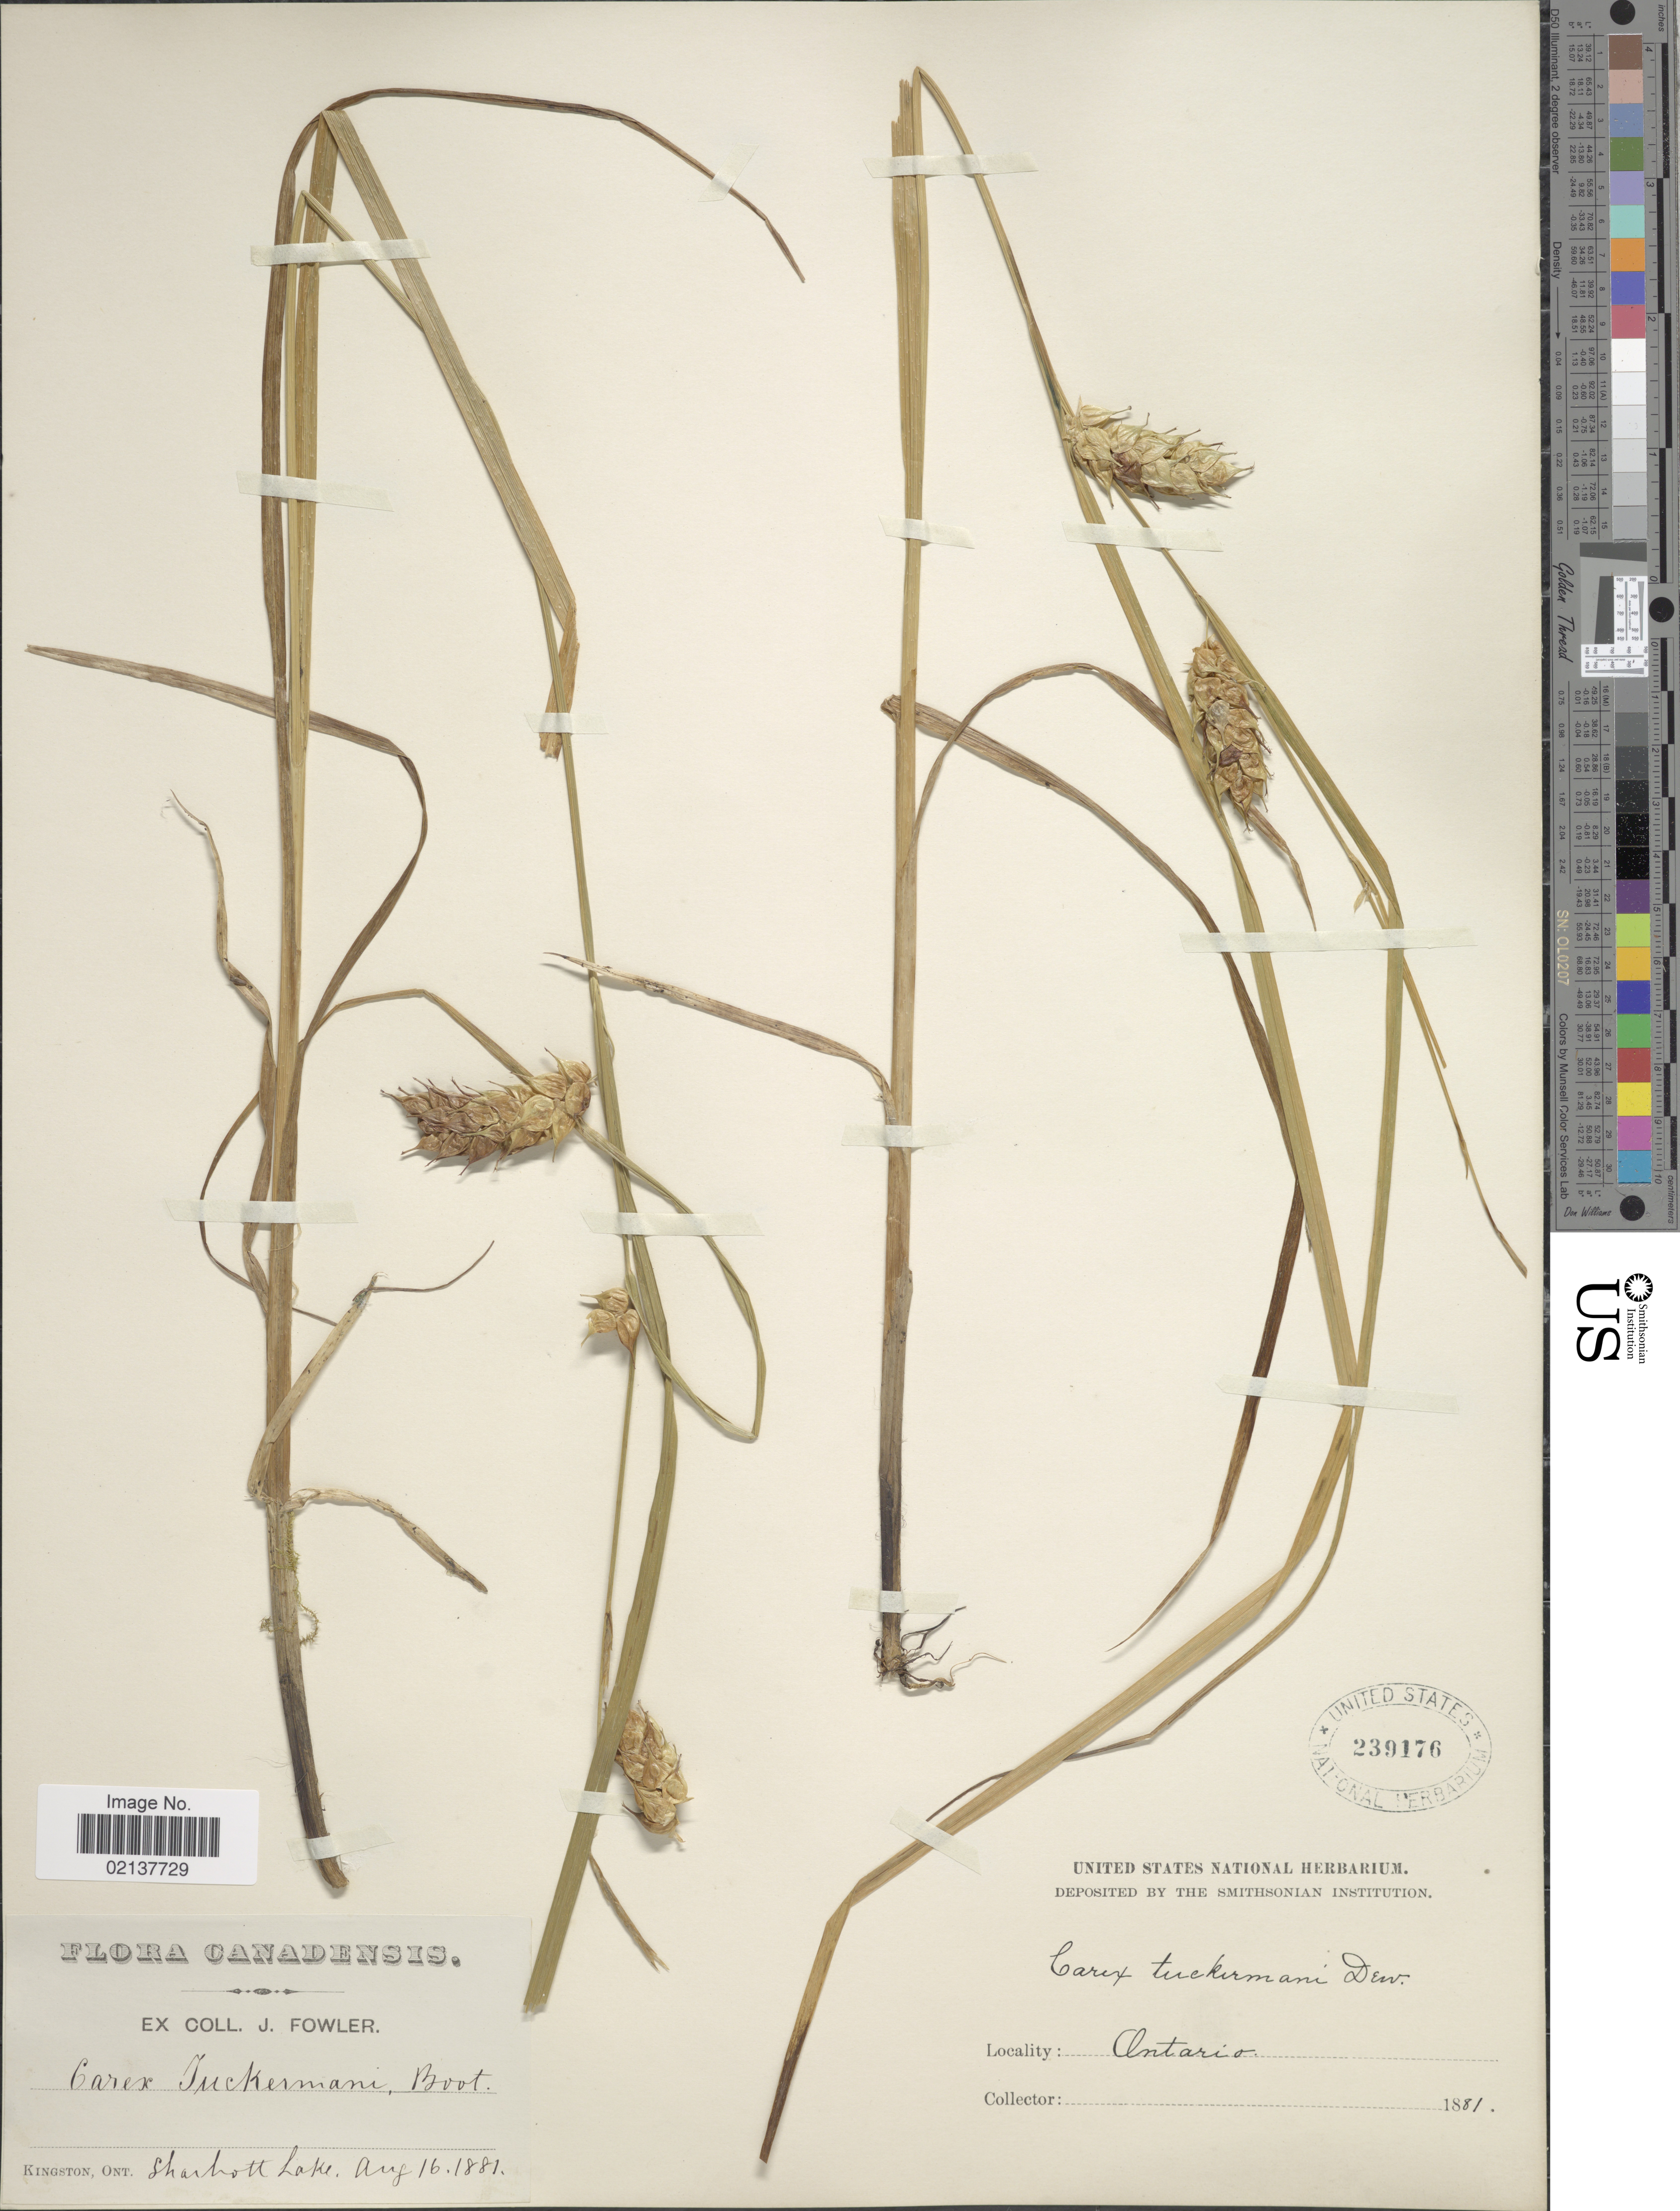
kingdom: Plantae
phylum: Tracheophyta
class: Liliopsida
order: Poales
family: Cyperaceae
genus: Carex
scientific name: Carex tuckermanii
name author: Boott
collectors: J. P. Fowler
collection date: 1881-08-16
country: Canada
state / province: Ontario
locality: Sharhott Lake, Kingston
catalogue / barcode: US 239176